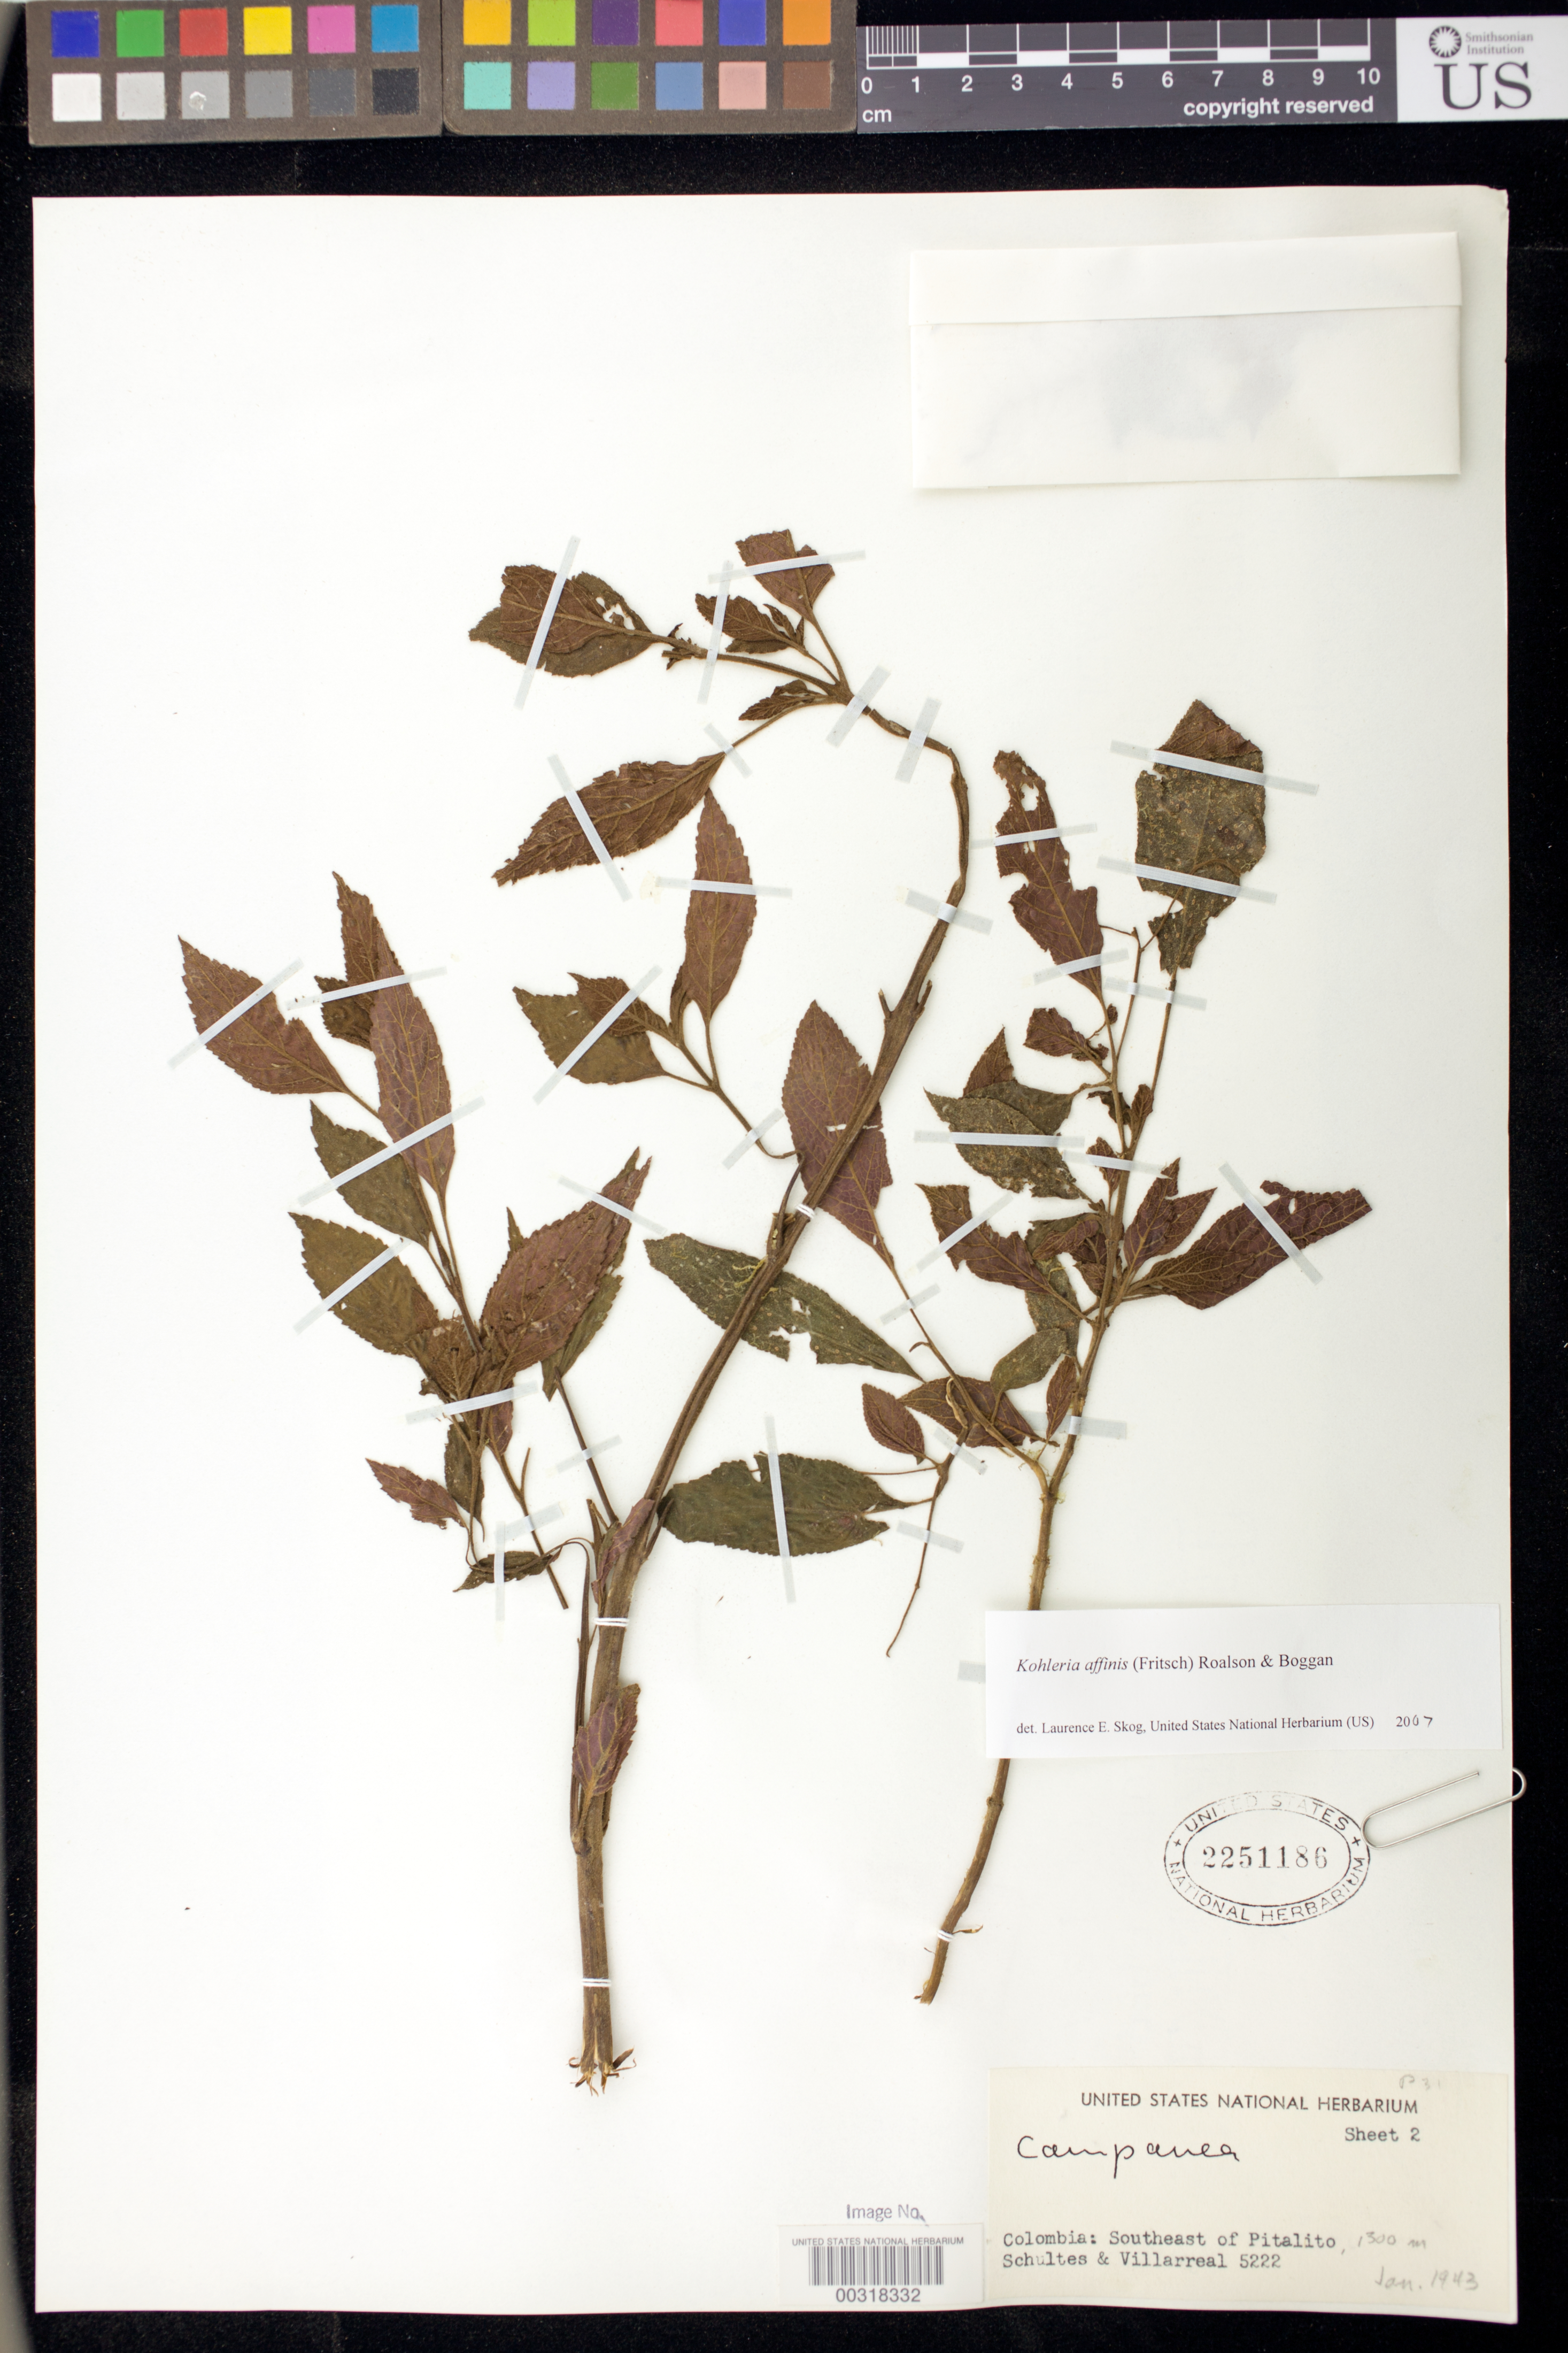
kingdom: Plantae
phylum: Tracheophyta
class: Magnoliopsida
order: Lamiales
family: Gesneriaceae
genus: Kohleria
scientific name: Kohleria affinis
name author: (Fritsch) Roalson & Boggan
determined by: Boggan, J. K.; Skog, L. E.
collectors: R. E. Schultes & M. Villarreal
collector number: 5222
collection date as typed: Jan 1943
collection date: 1943-01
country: Colombia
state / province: Huila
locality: Valley of Rio Cedro, SE of Pitalito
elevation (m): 1300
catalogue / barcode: US 2251186